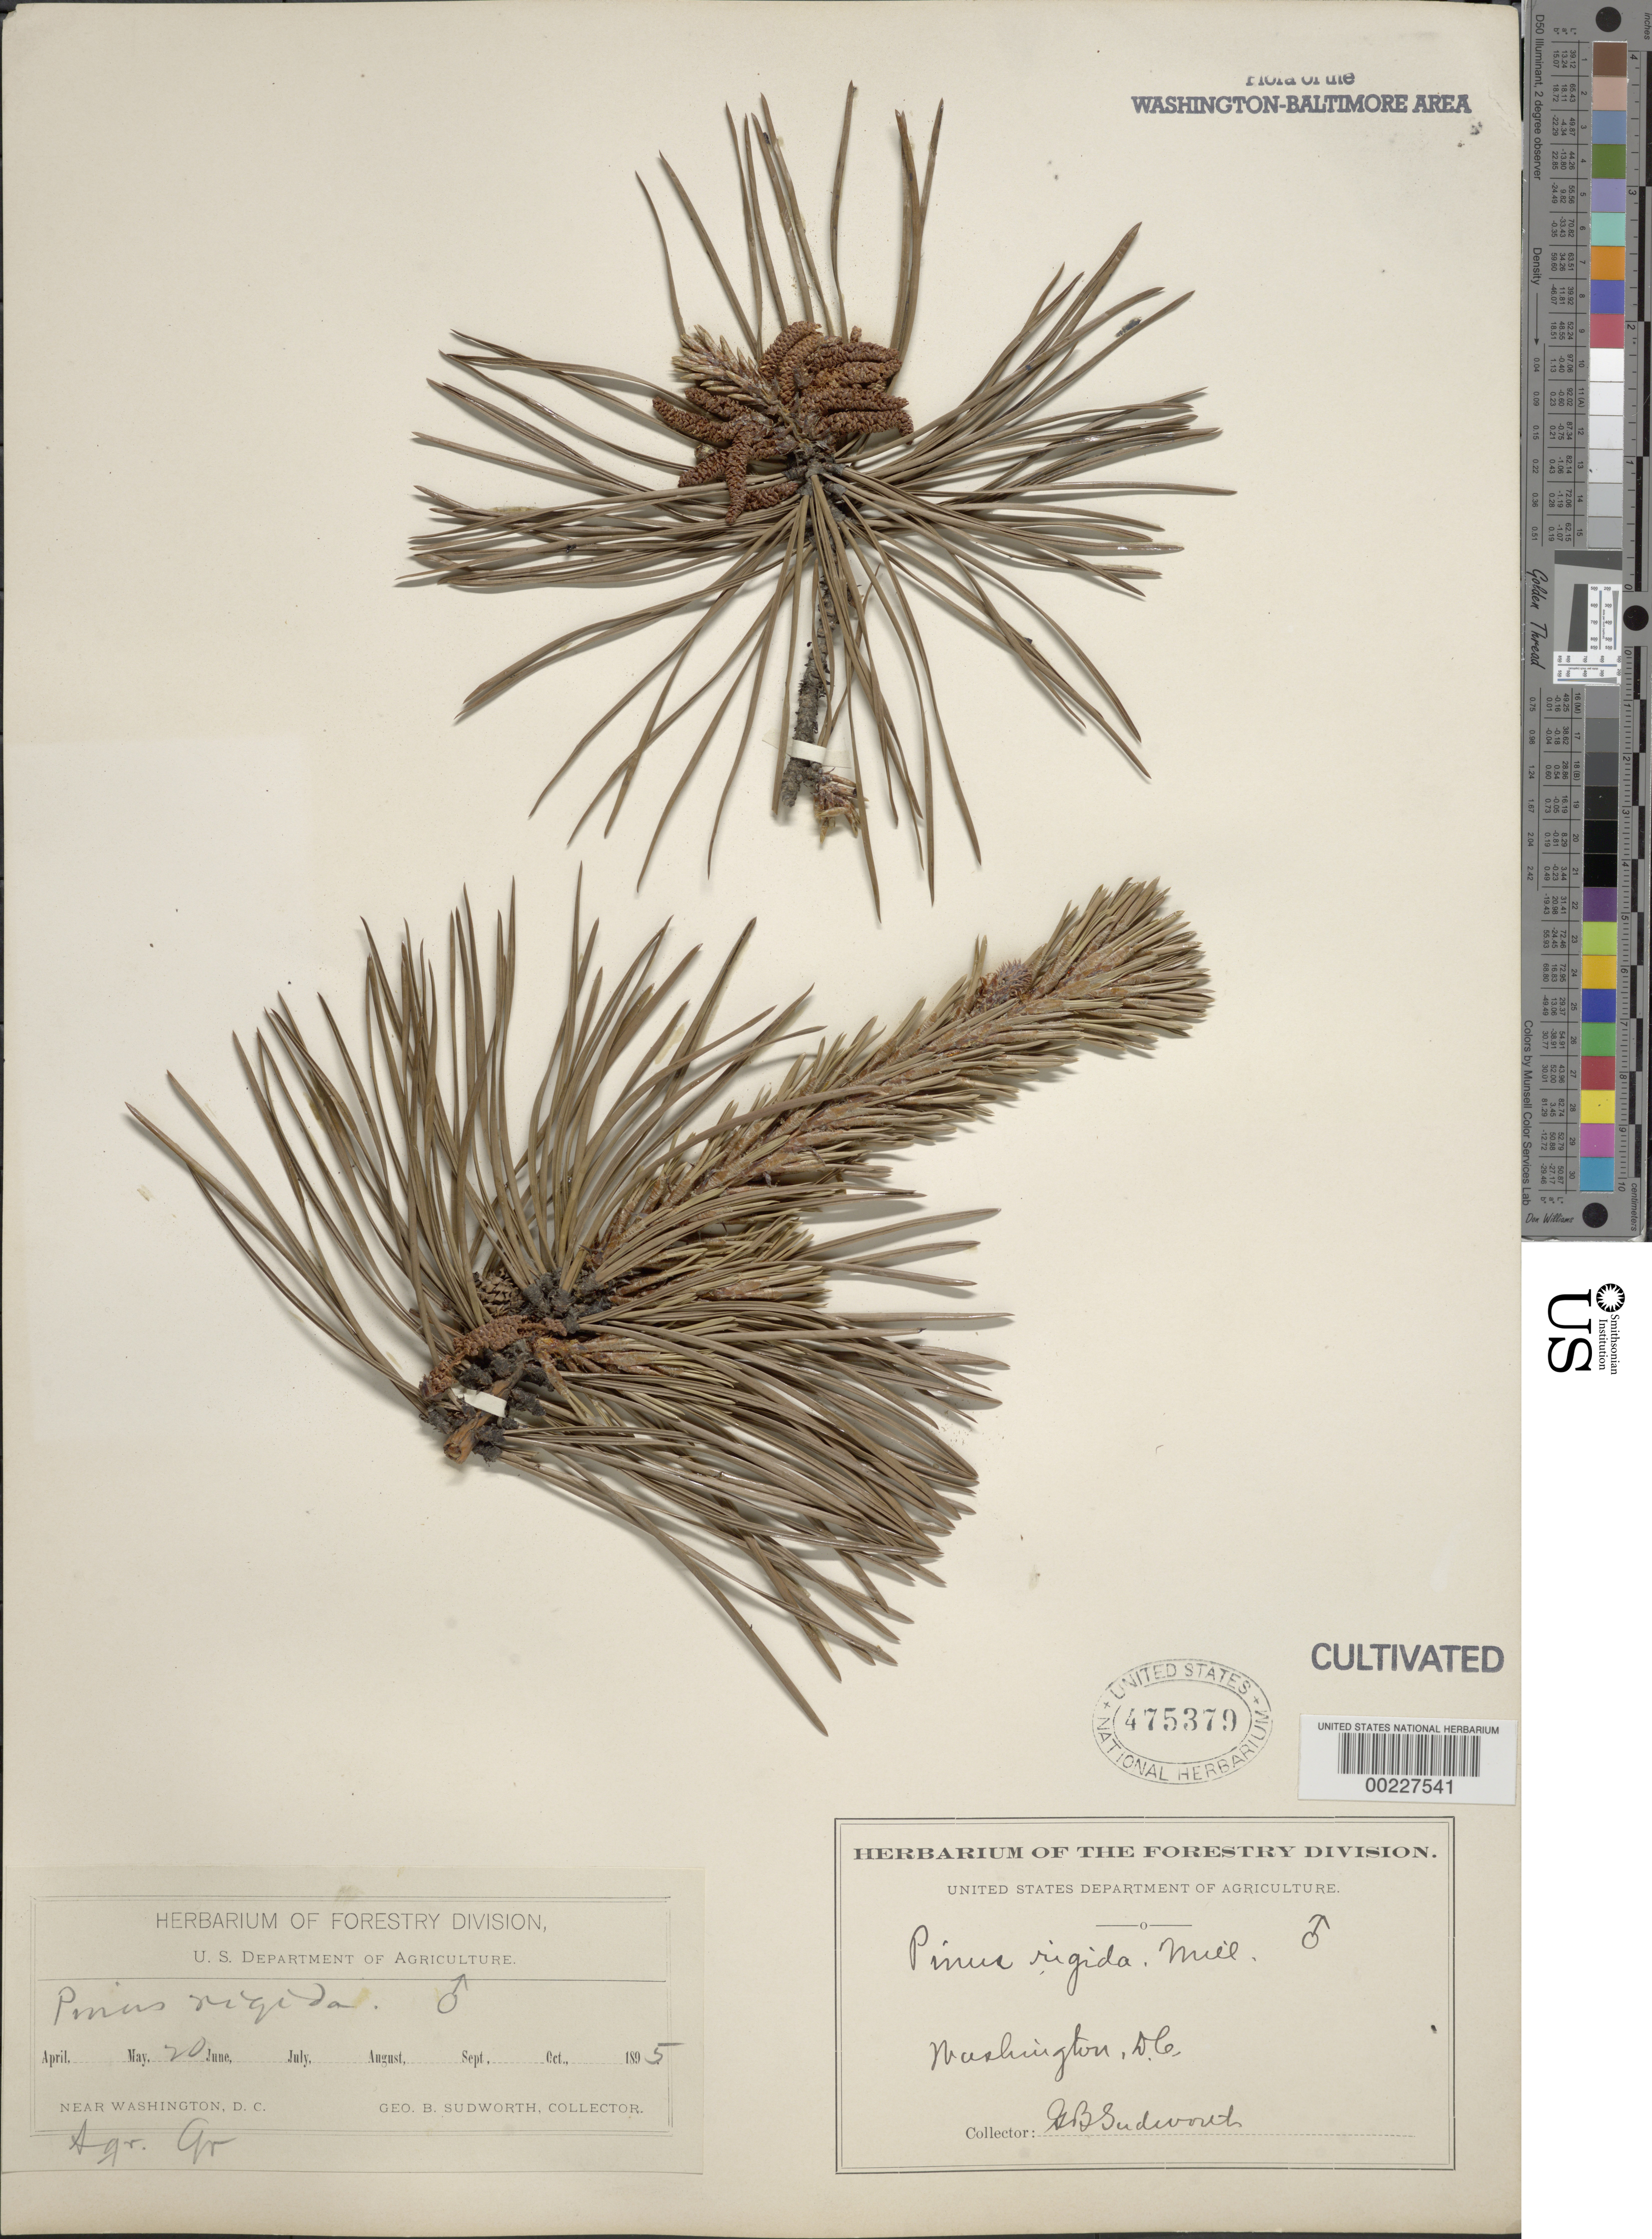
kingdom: Plantae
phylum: Tracheophyta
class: Pinopsida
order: Pinales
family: Pinaceae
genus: Pinus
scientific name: Pinus rigida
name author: Mill.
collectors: G. B. Sudworth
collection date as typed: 20 May 1895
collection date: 1895-05-20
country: United States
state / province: District of Columbia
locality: Agriculture grounds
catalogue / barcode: US 475379